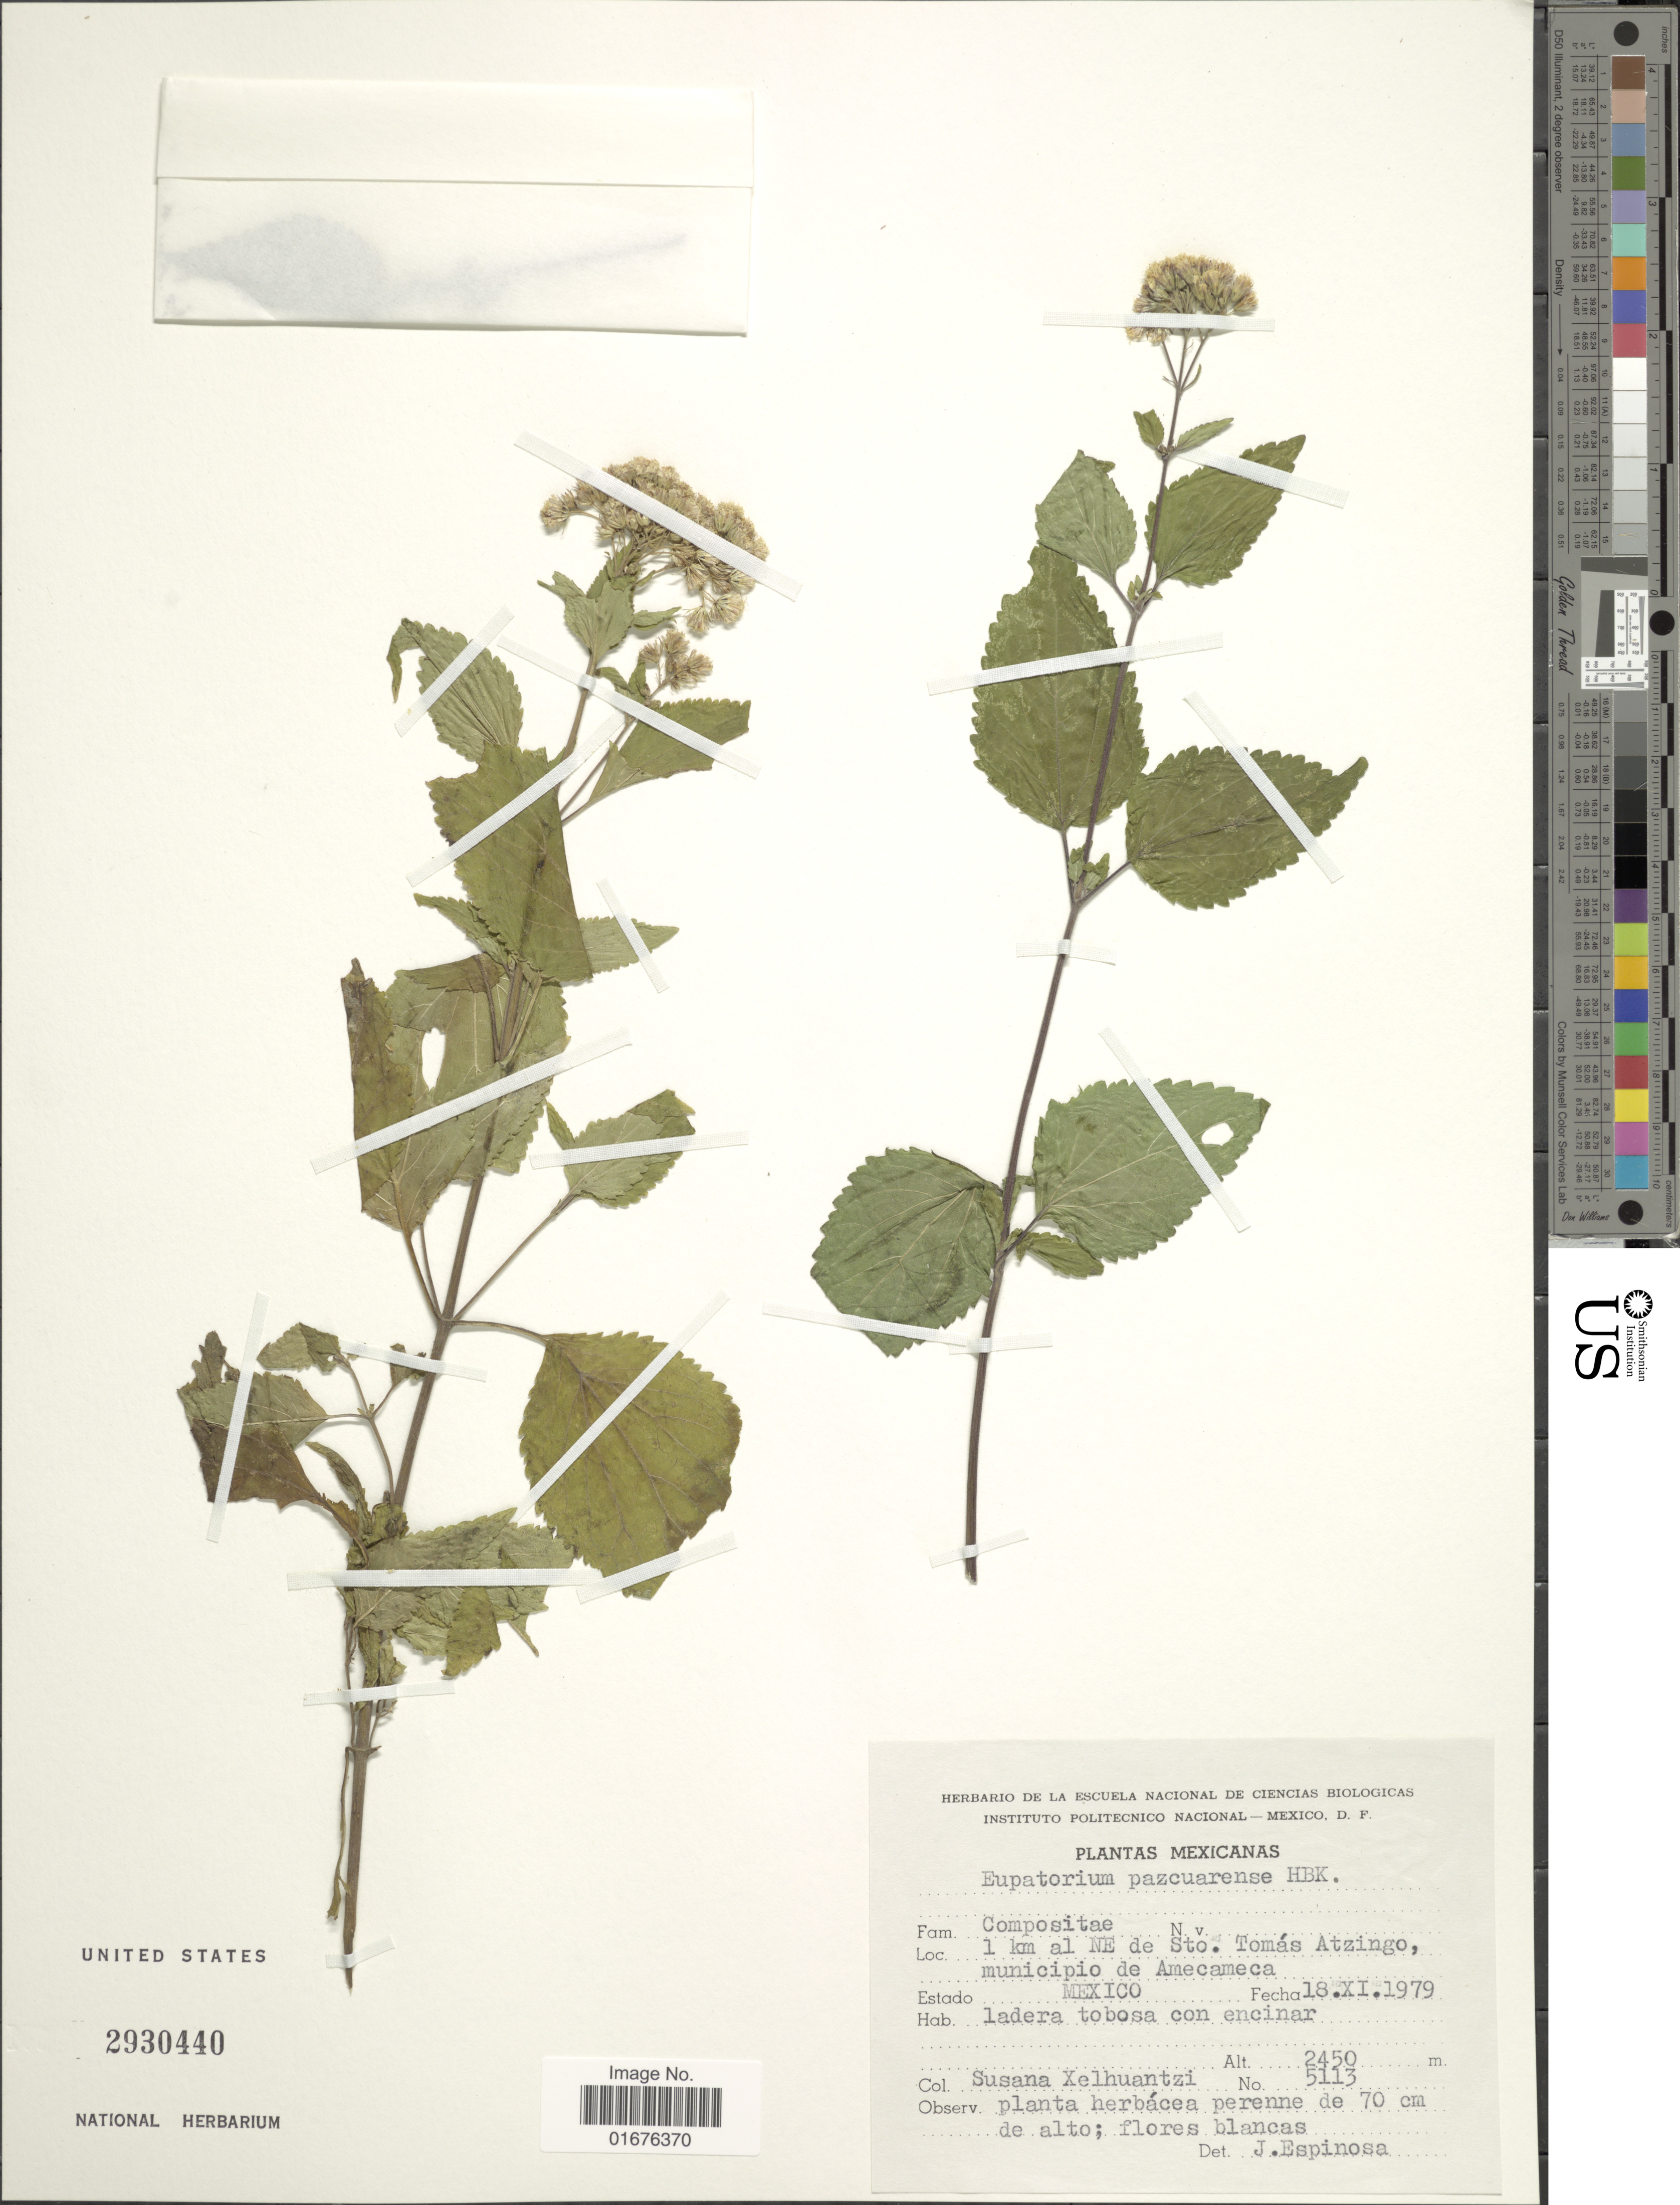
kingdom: Plantae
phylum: Tracheophyta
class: Magnoliopsida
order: Asterales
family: Asteraceae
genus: Ageratina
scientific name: Ageratina pazcuarensis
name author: (Kunth) R.M. King & H. Rob.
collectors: S. Xelhuantzi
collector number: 5113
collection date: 1979-11-18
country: Mexico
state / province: México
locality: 1 km al NE de Sto. Tomás Atzingo, municipio de Amecameca, ladera tobosa con encinas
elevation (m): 2450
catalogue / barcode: US 2930440